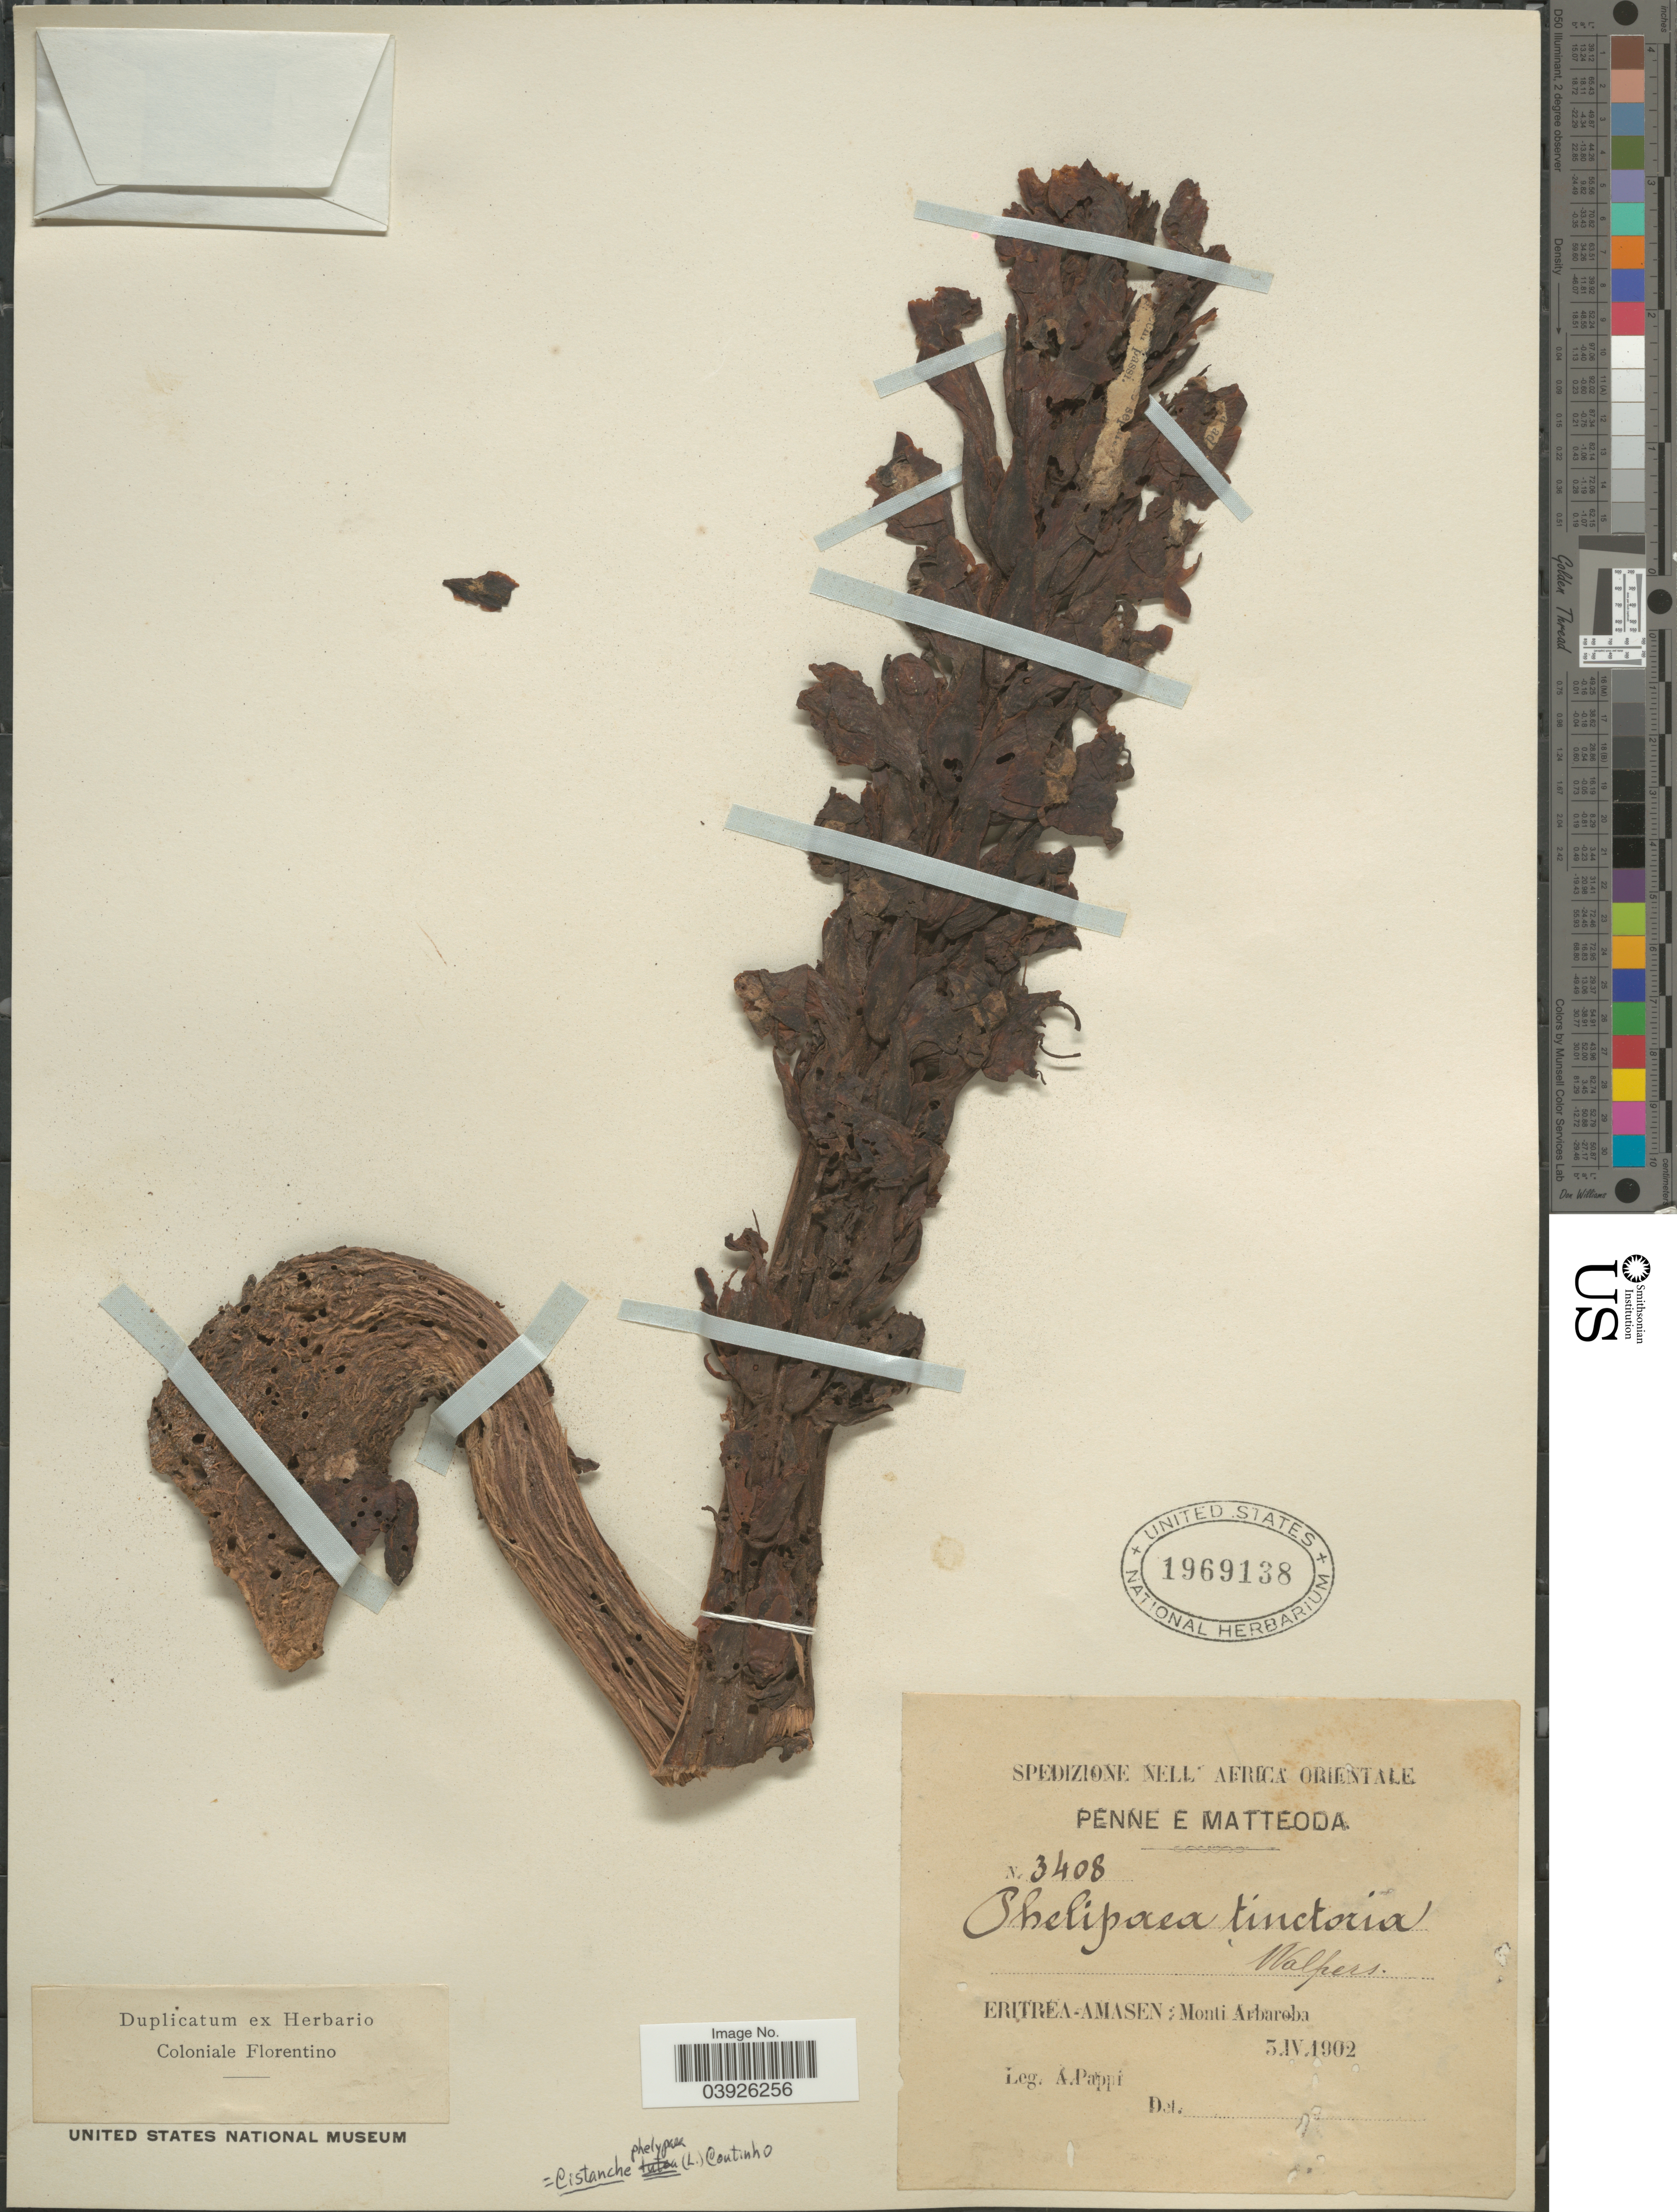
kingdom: Plantae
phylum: Tracheophyta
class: Magnoliopsida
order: Lamiales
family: Orobanchaceae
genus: Cistanche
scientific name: Cistanche phelypaea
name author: (L.) Cout.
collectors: A. Pappi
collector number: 3408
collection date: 1902-04-05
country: Eritrea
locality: Eritrea-Amasen: Monti Arbaroba.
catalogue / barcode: US 1969138